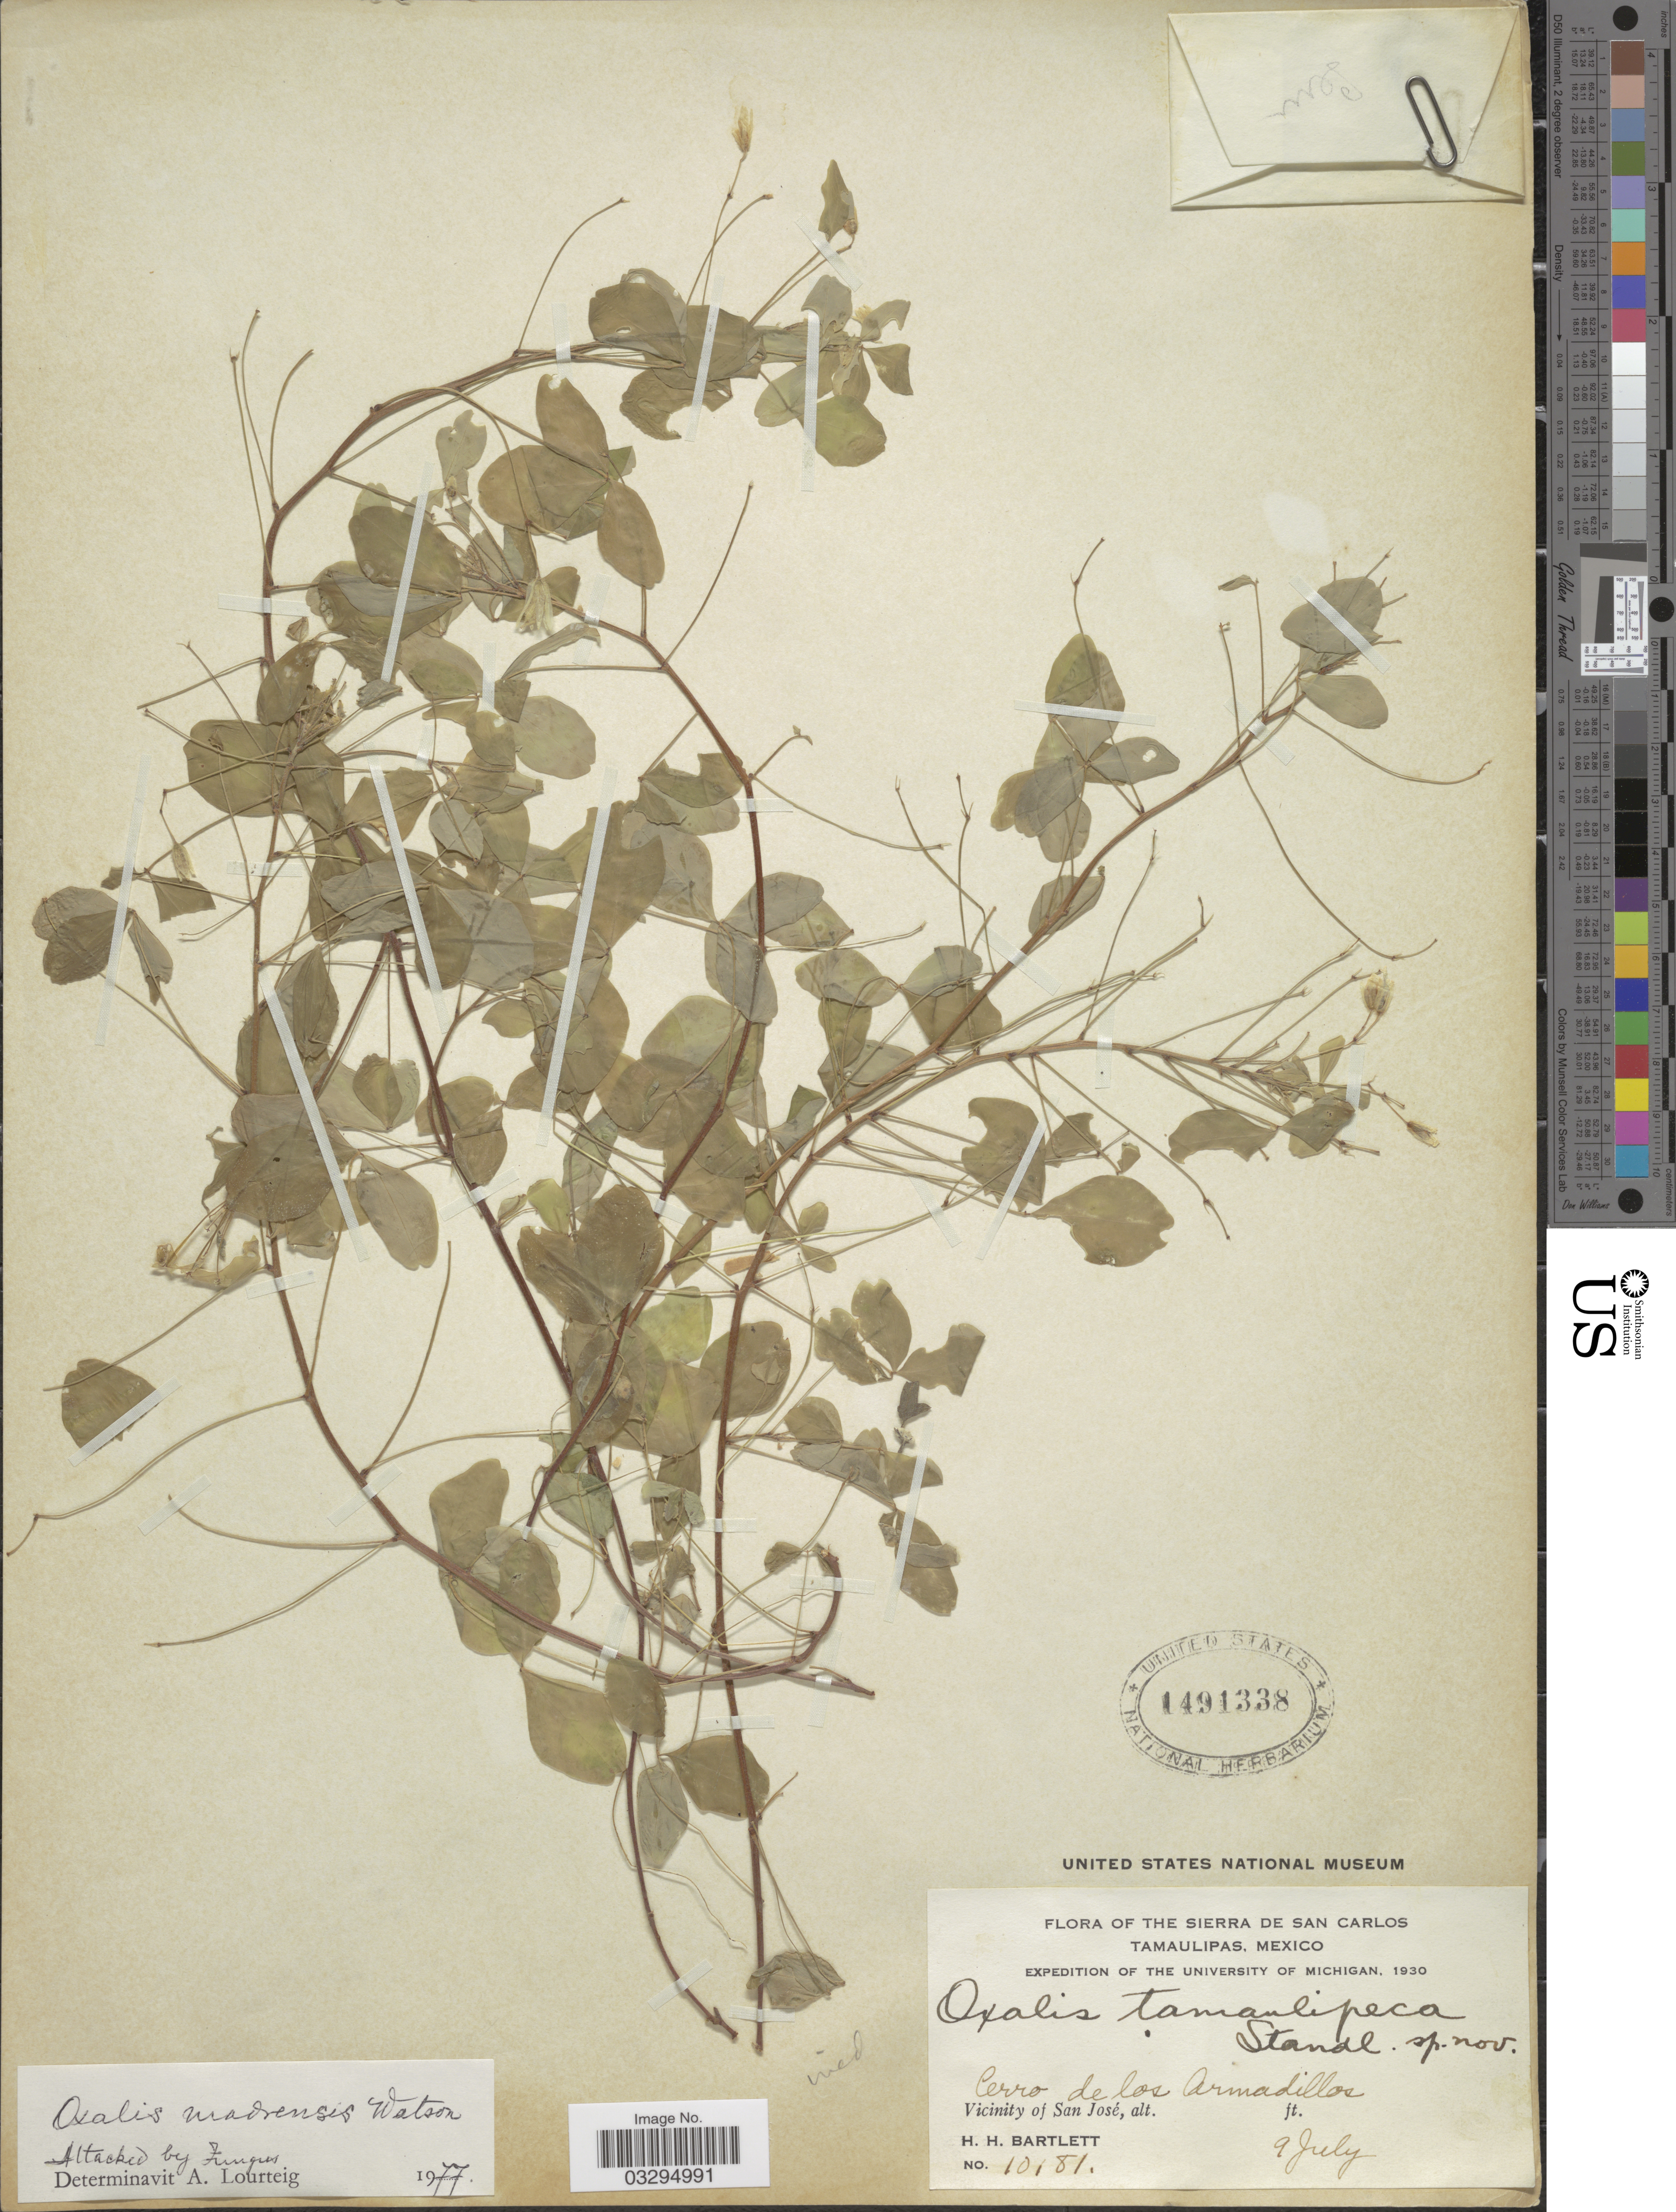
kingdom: Plantae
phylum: Tracheophyta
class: Magnoliopsida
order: Oxalidales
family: Oxalidaceae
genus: Oxalis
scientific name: Oxalis madrensis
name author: S. Watson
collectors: H. H. Bartlett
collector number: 10181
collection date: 1930-07-09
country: Mexico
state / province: Tamaulipas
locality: Sierra de San Carlos. Cerro de los Armadillos. Vicinity of San José.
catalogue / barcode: US 1491338